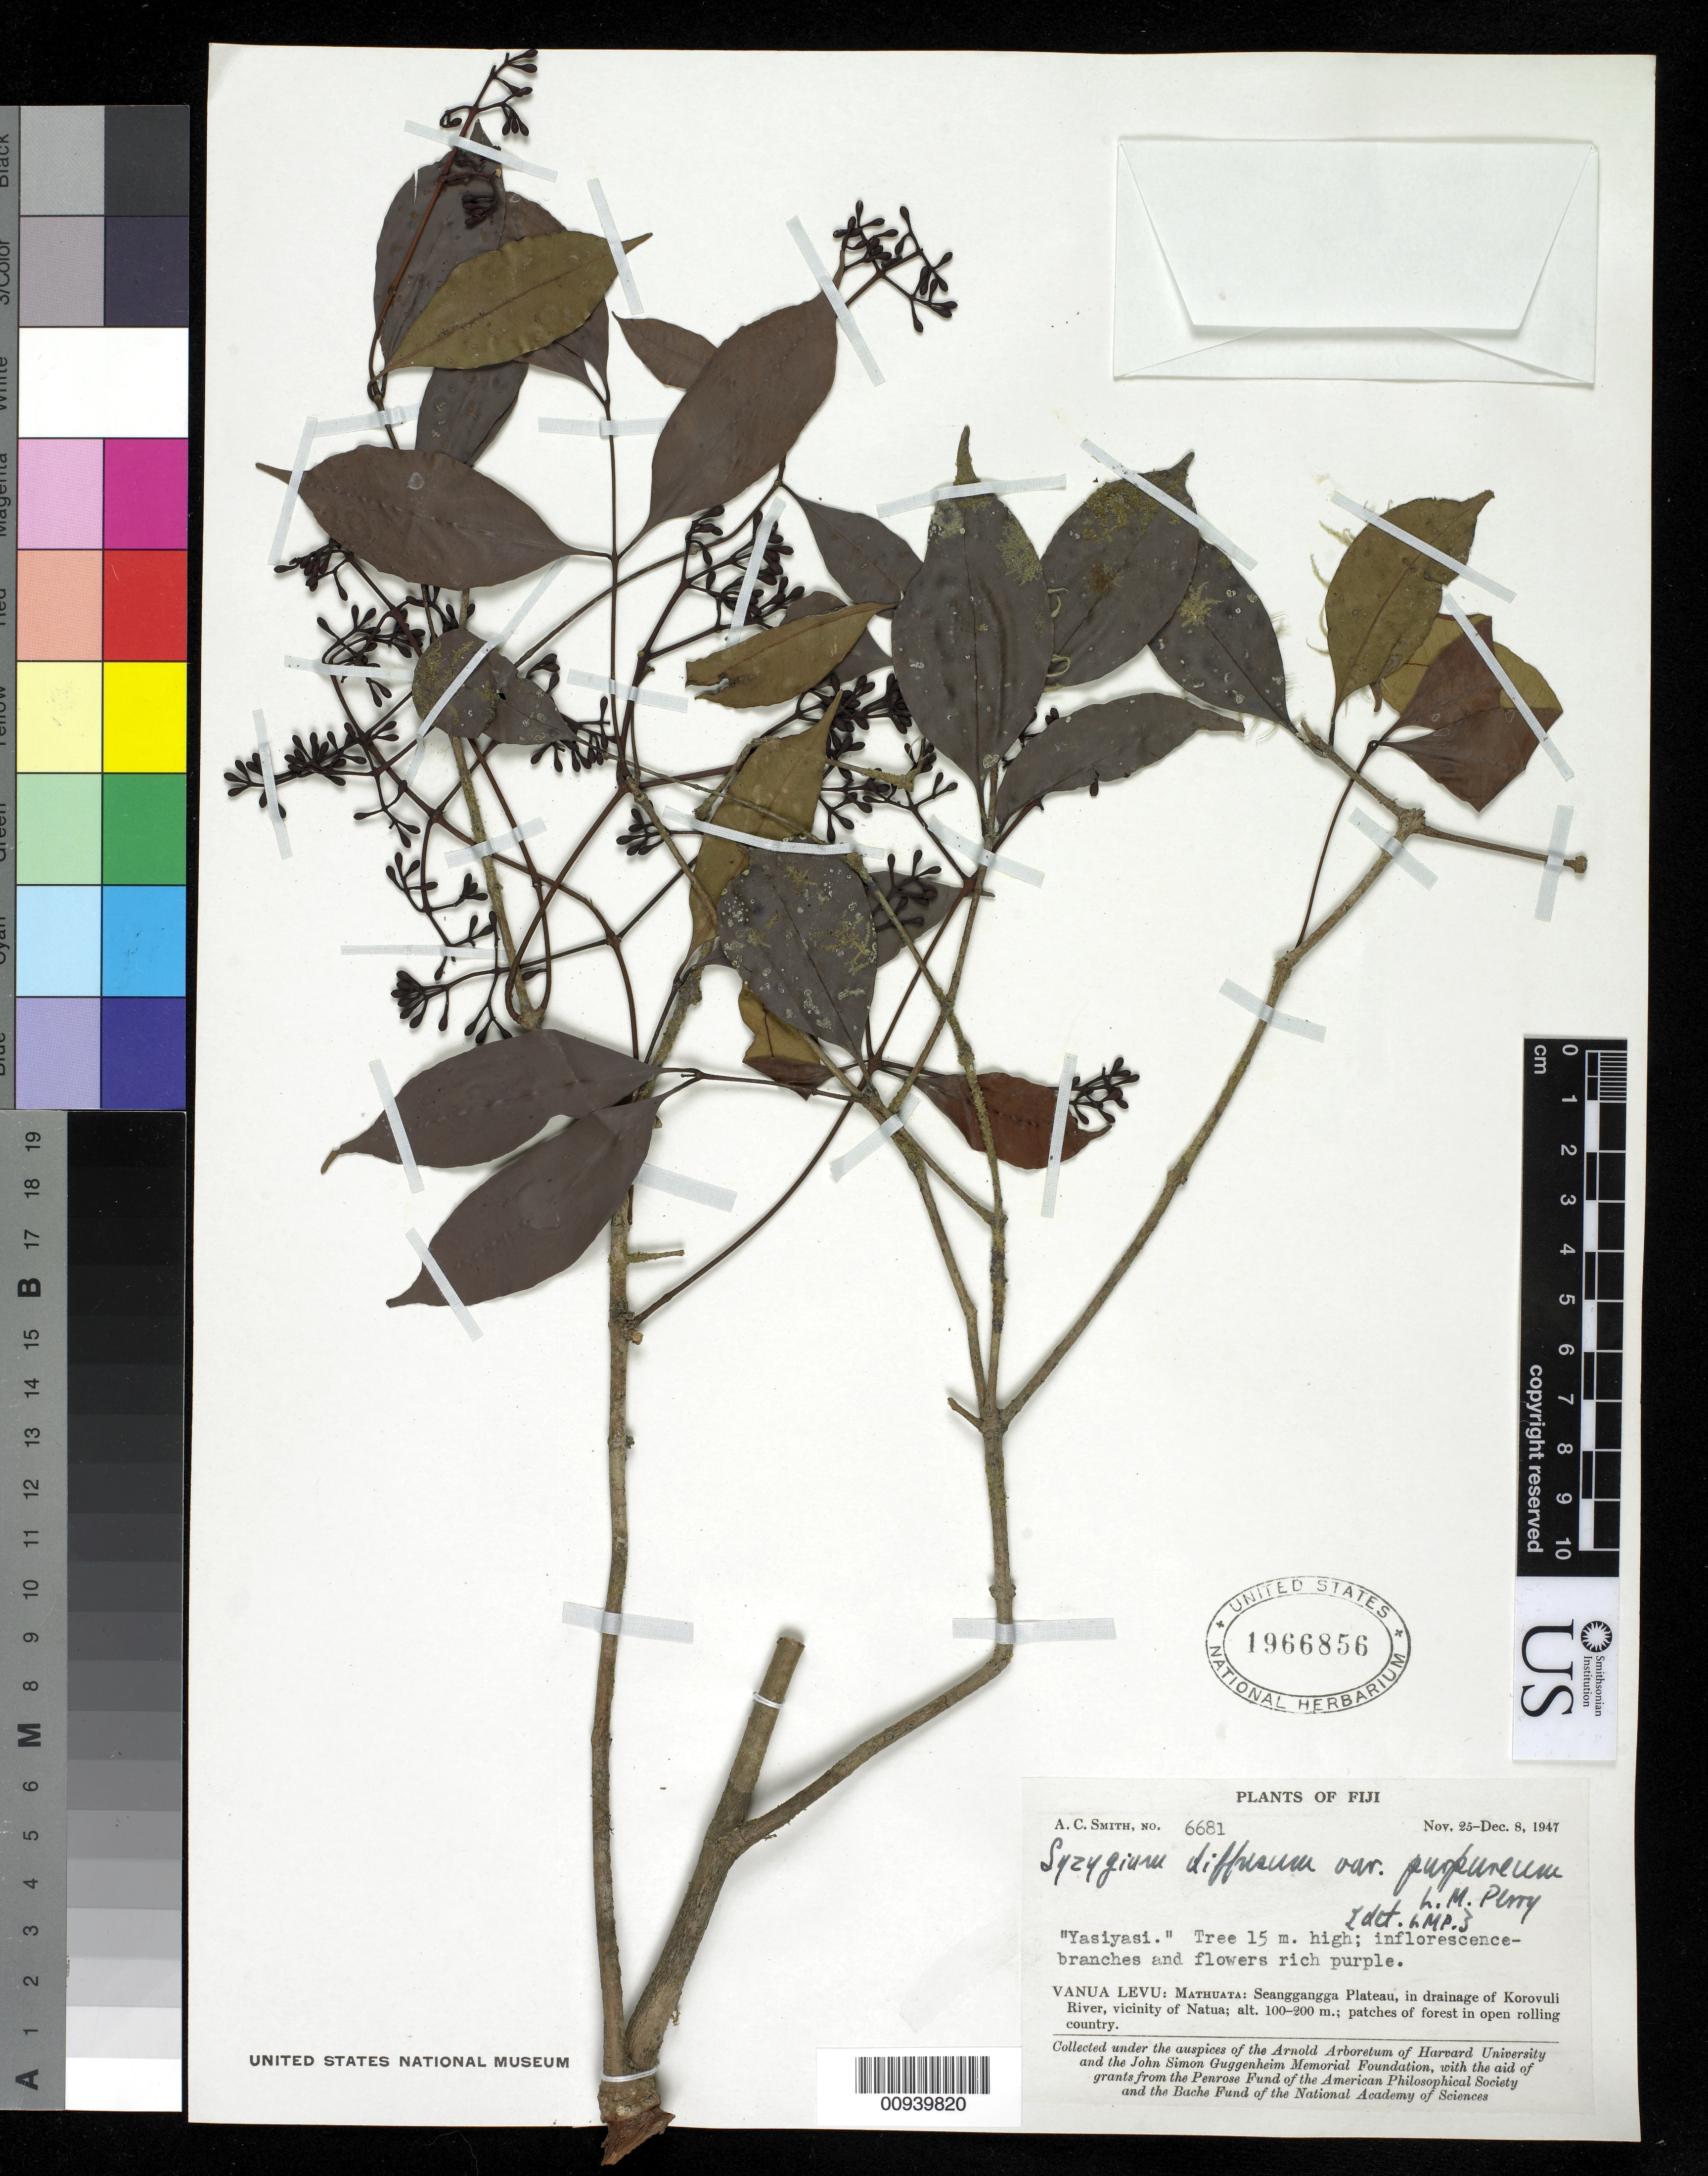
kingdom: Plantae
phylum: Tracheophyta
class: Magnoliopsida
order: Myrtales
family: Myrtaceae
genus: Syzygium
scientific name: Syzygium purpureum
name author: (L.M. Perry) A.C. Sm.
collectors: C. A. Smith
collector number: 6681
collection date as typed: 25 Nov 1947 to 08 Dec 1947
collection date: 1947-11-25/1947-12-08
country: Fiji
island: Macuata-i-wai [Mathuata-i-wai]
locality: Mathuata: Seanggangga Plateau, in drainage of Korovuli River, vicinity of Natua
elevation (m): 100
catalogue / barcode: US 1966856